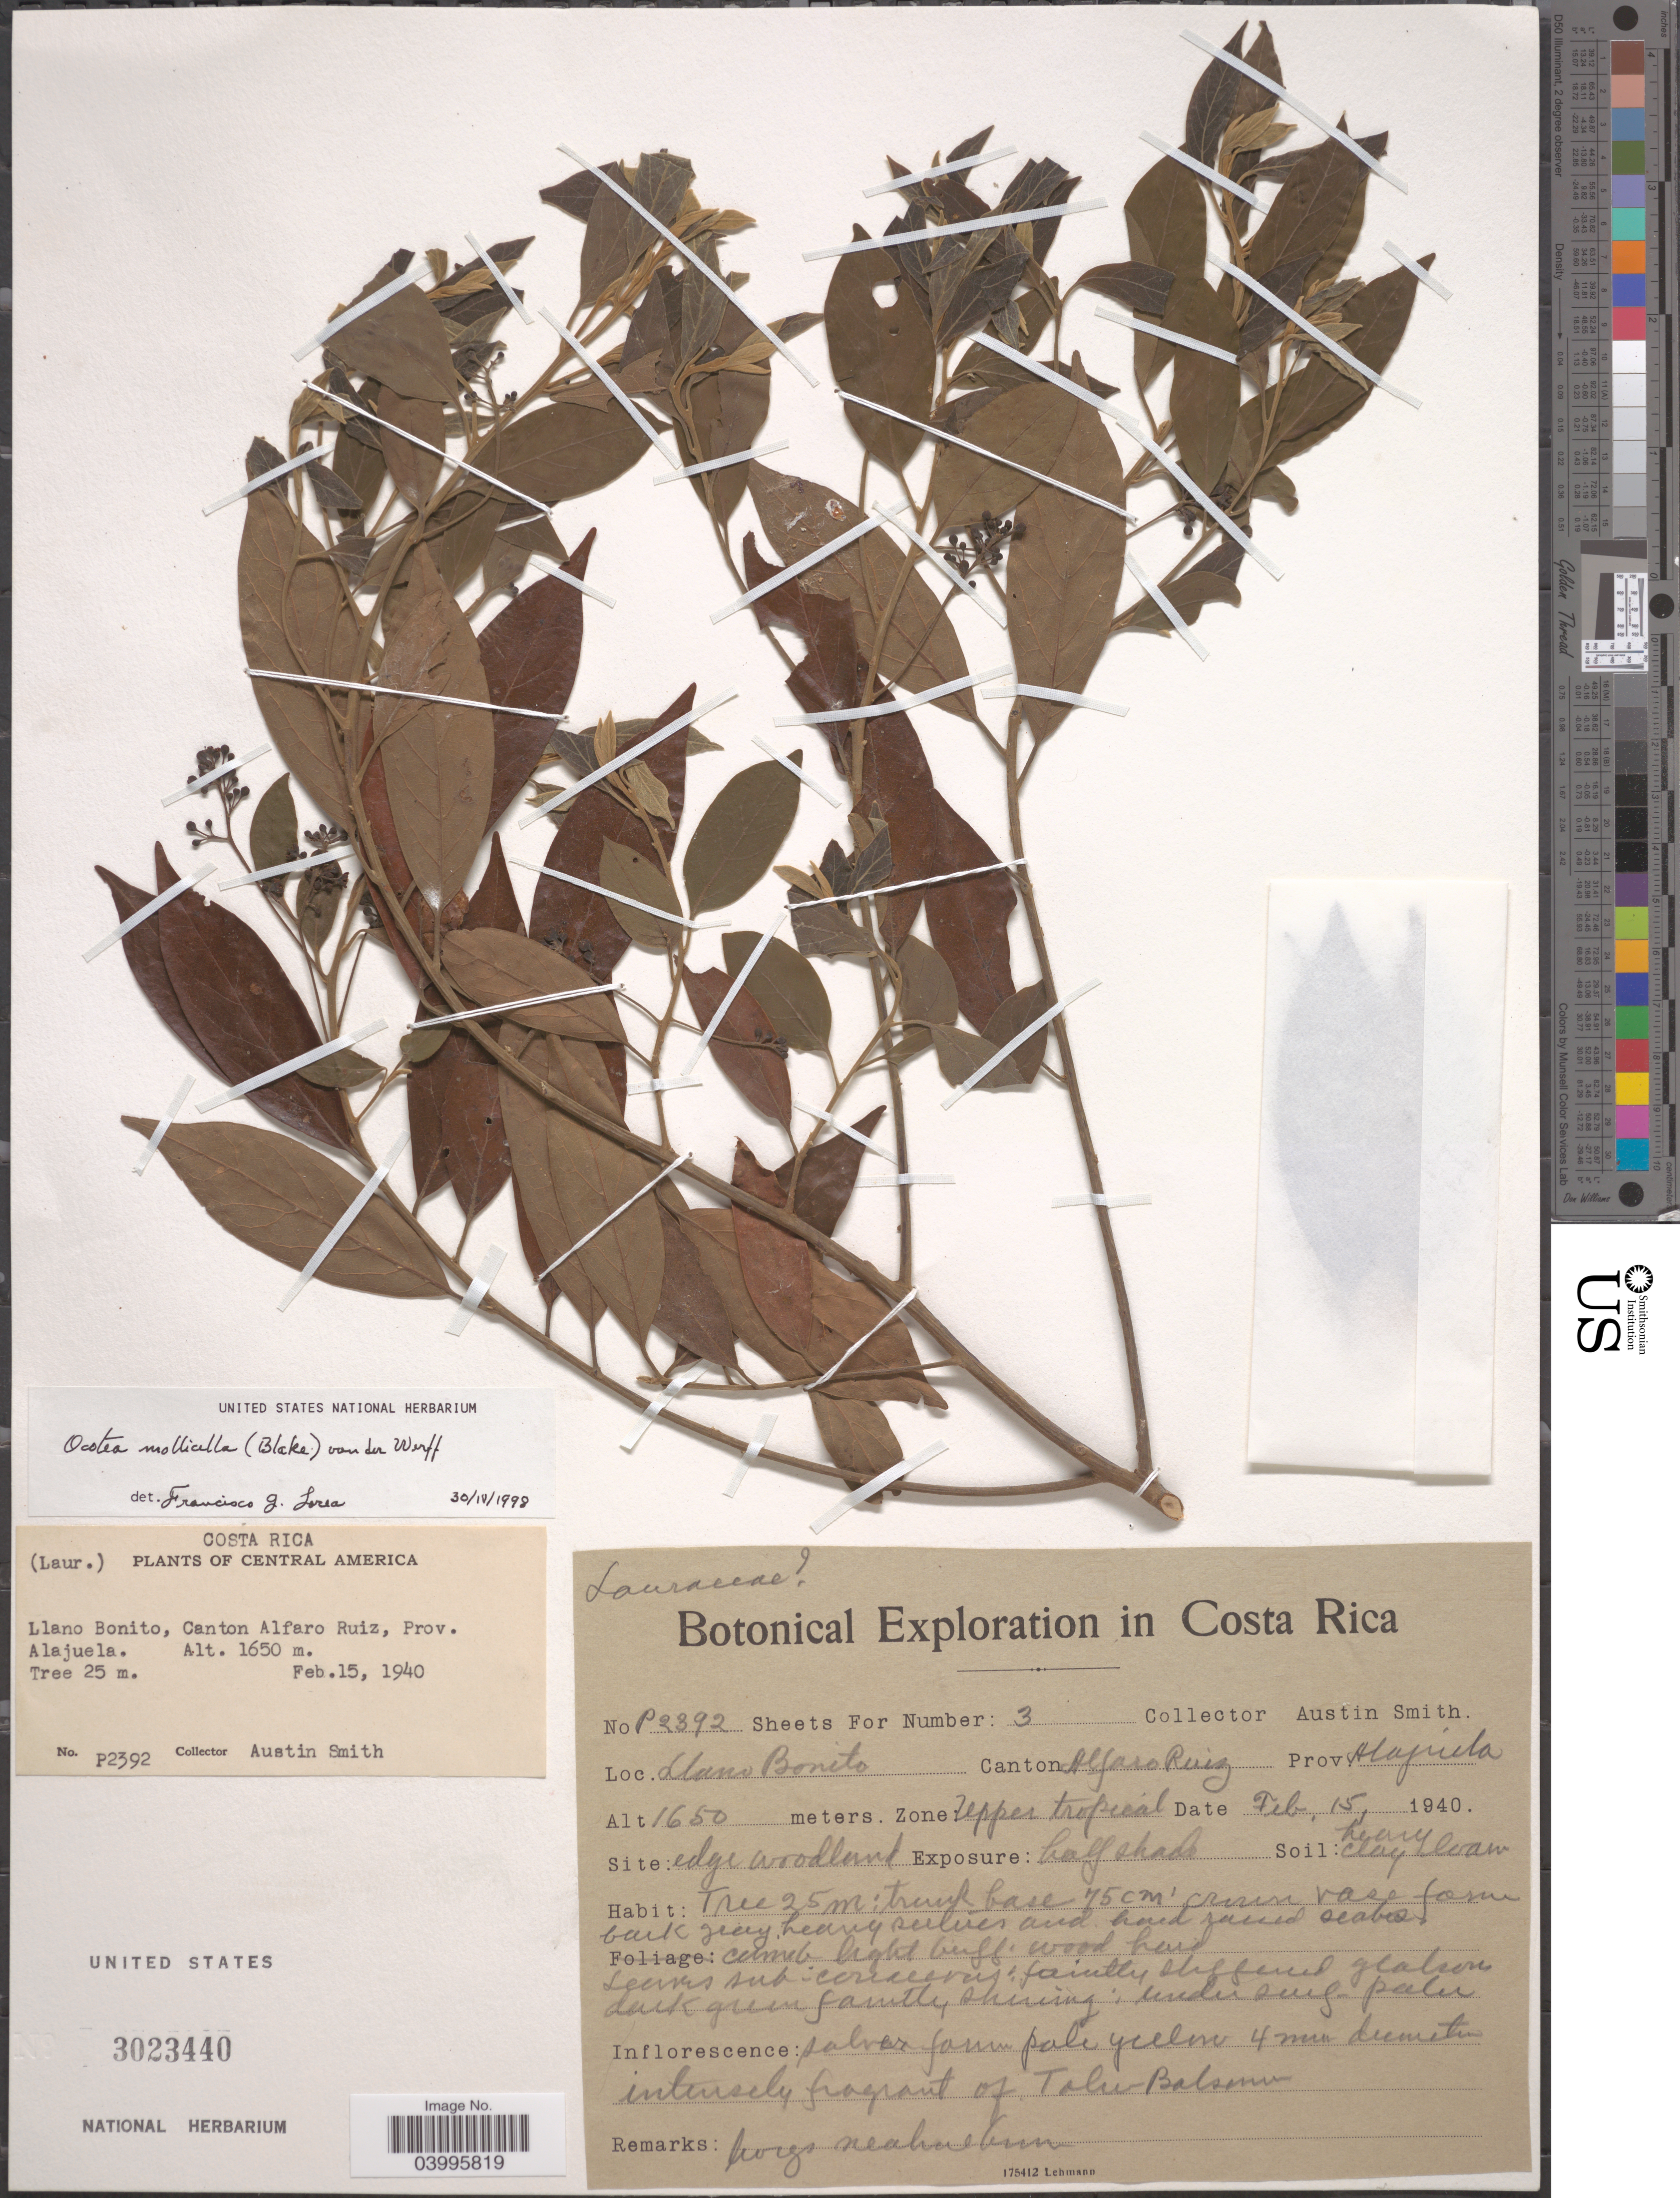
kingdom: Plantae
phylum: Tracheophyta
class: Magnoliopsida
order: Laurales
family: Lauraceae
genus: Ocotea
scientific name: Ocotea mollicella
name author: (S.F. Blake) van der Werff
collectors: Aust P. Smith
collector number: P2392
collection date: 1940-02-15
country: Costa Rica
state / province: Alajuela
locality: Llano Bonito Canton Alfaro Ruiz. Zone: Upper Tropical.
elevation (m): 1650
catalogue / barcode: US 3023440